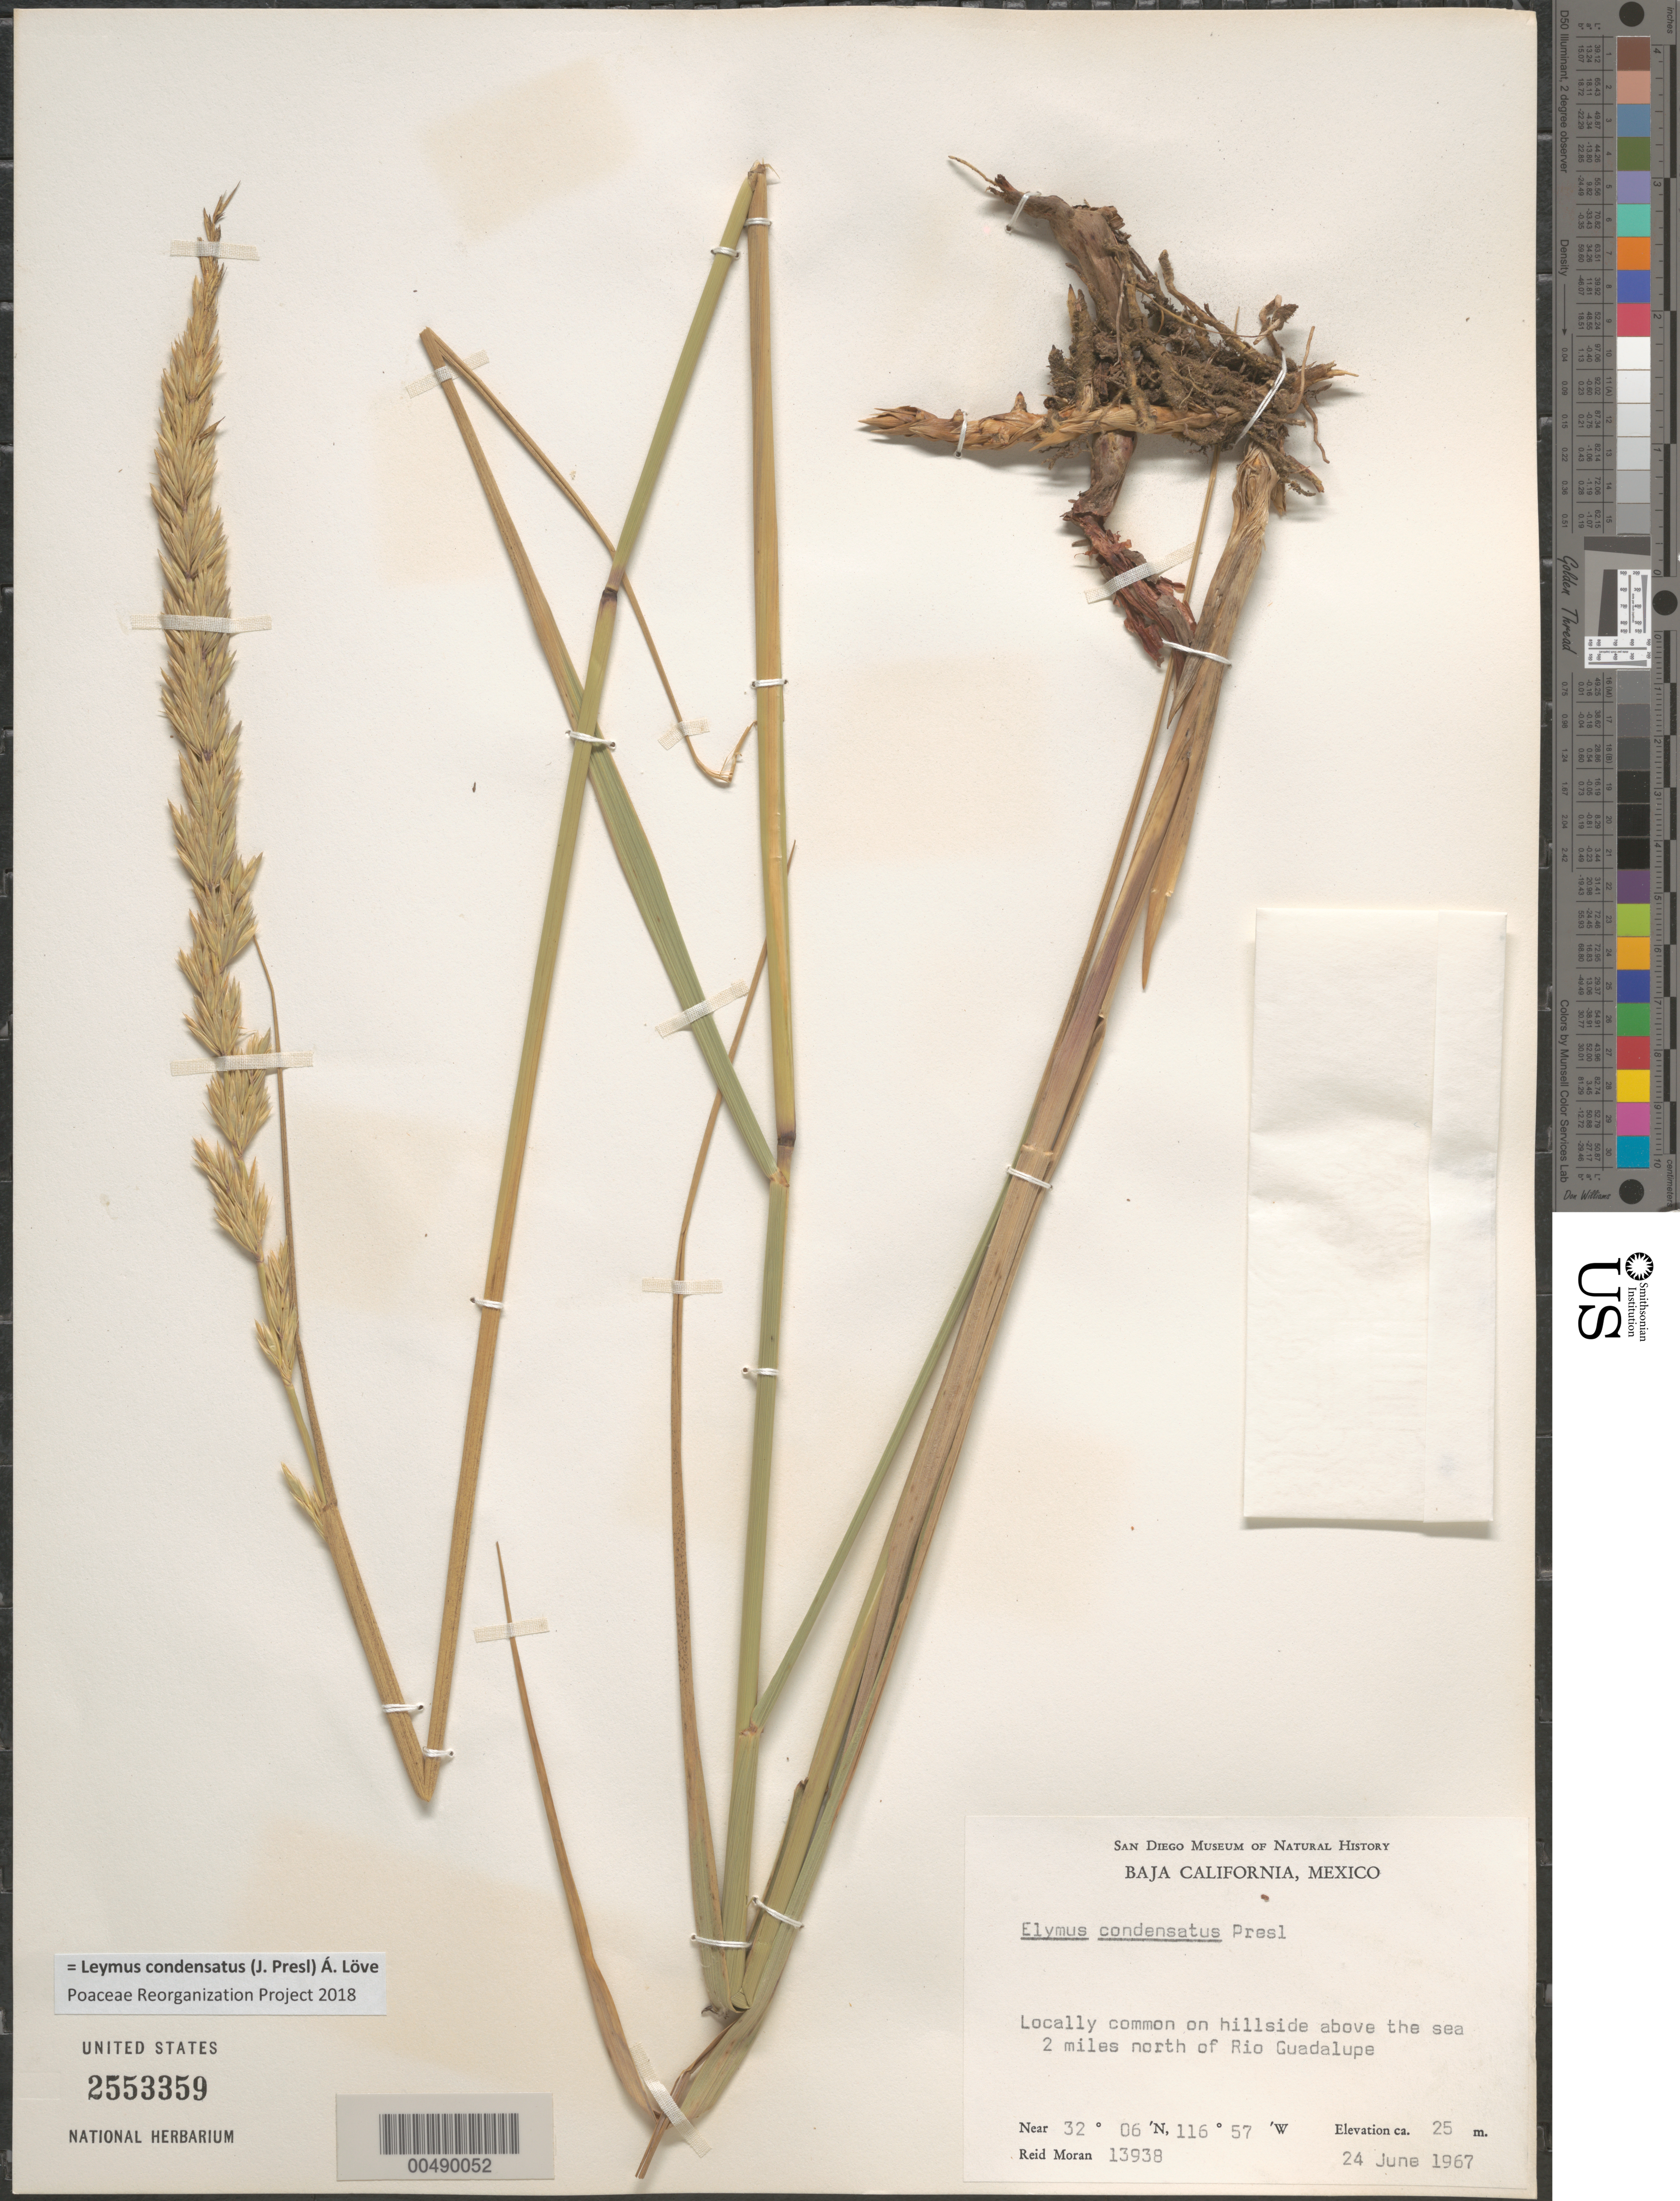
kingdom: Plantae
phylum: Tracheophyta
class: Liliopsida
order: Poales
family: Poaceae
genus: Leymus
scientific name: Leymus condensatus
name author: (J. Presl) Á. Löve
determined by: Poaceae Reorganization Project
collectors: R. V. Moran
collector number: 13938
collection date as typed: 24 Jun 1967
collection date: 1967-06-24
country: Mexico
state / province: Baja California Norte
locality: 2 mi N of Rio Guadalupe, above the sea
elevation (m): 25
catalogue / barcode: US 2553359